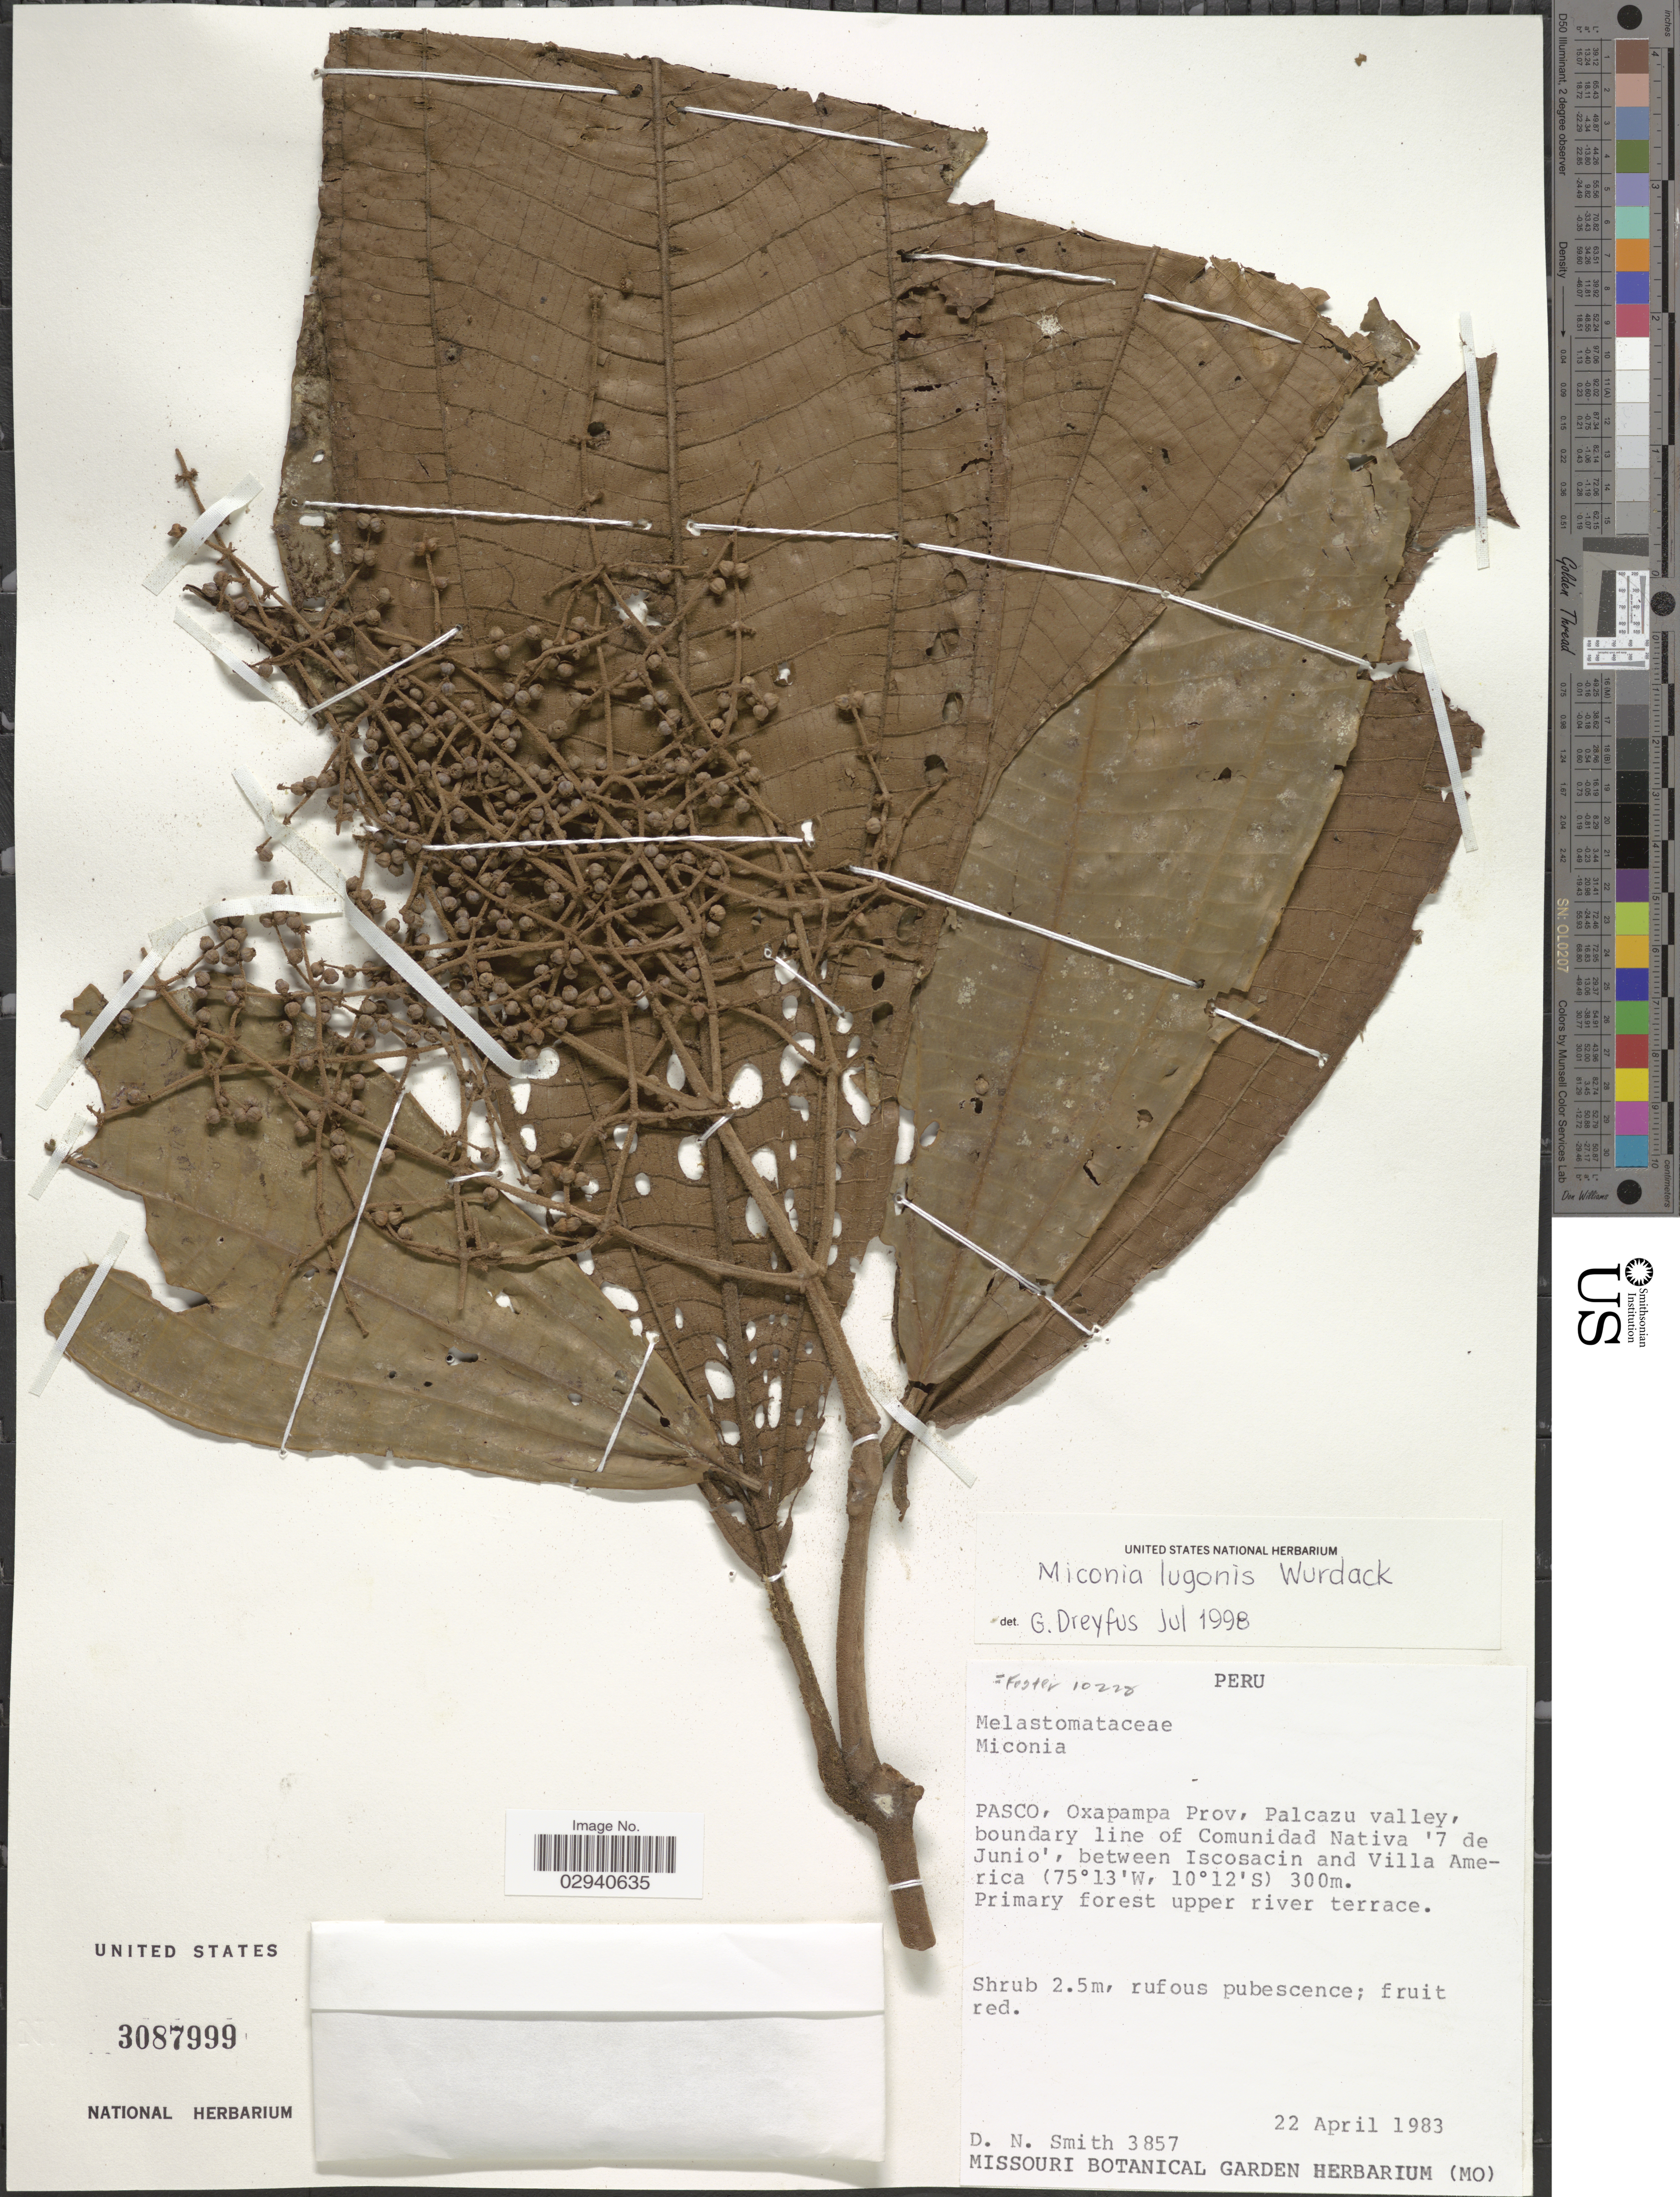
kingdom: Plantae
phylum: Tracheophyta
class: Magnoliopsida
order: Myrtales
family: Melastomataceae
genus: Miconia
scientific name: Miconia lugonis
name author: Wurdack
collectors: D. Smith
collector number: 3857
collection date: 1983-04-22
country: Peru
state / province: Pasco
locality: Oxapampa Prov, Palcazu valley, boundary line of Comunidad Nativa '7 de Junio', between Iscosacin and Villa America.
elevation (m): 300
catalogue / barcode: US 3087999